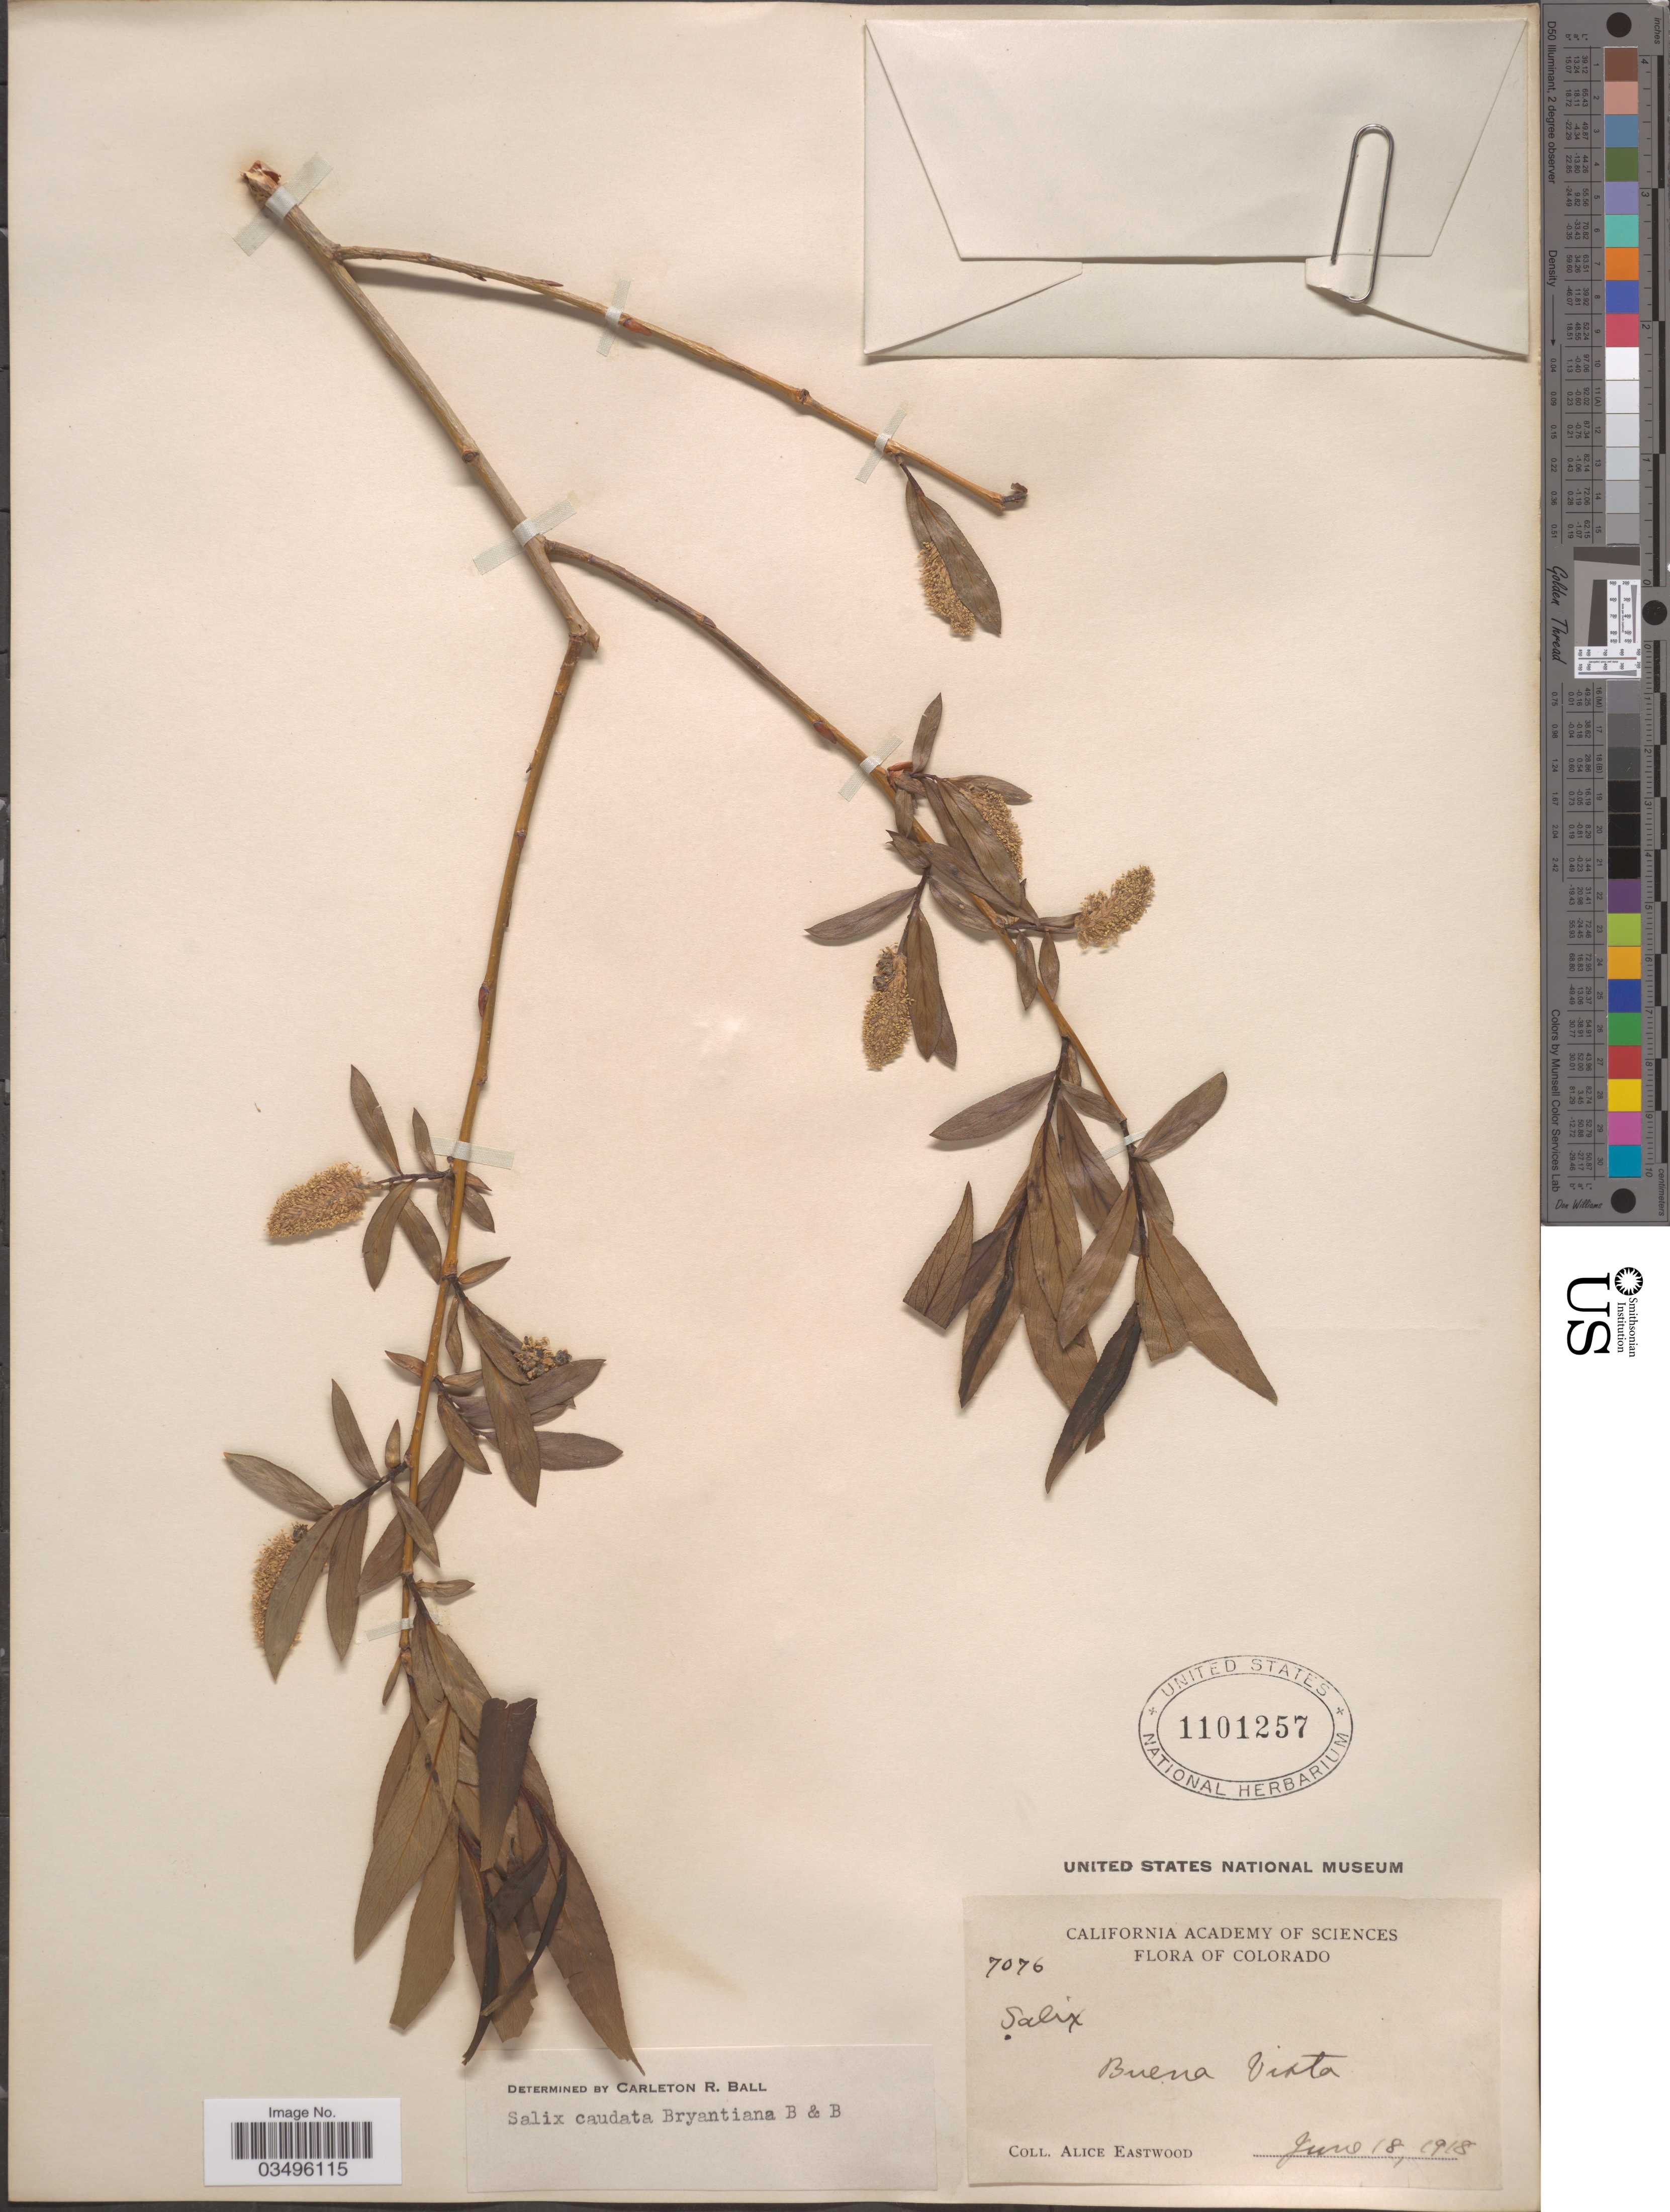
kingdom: Plantae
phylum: Tracheophyta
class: Magnoliopsida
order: Malpighiales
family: Salicaceae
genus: Salix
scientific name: Salix caudata var. bryantiana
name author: C.R. Ball & Bracelin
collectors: A. Eastwood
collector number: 7076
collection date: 1918-06-18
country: United States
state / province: Colorado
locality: Buena Vista.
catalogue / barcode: US 1101257